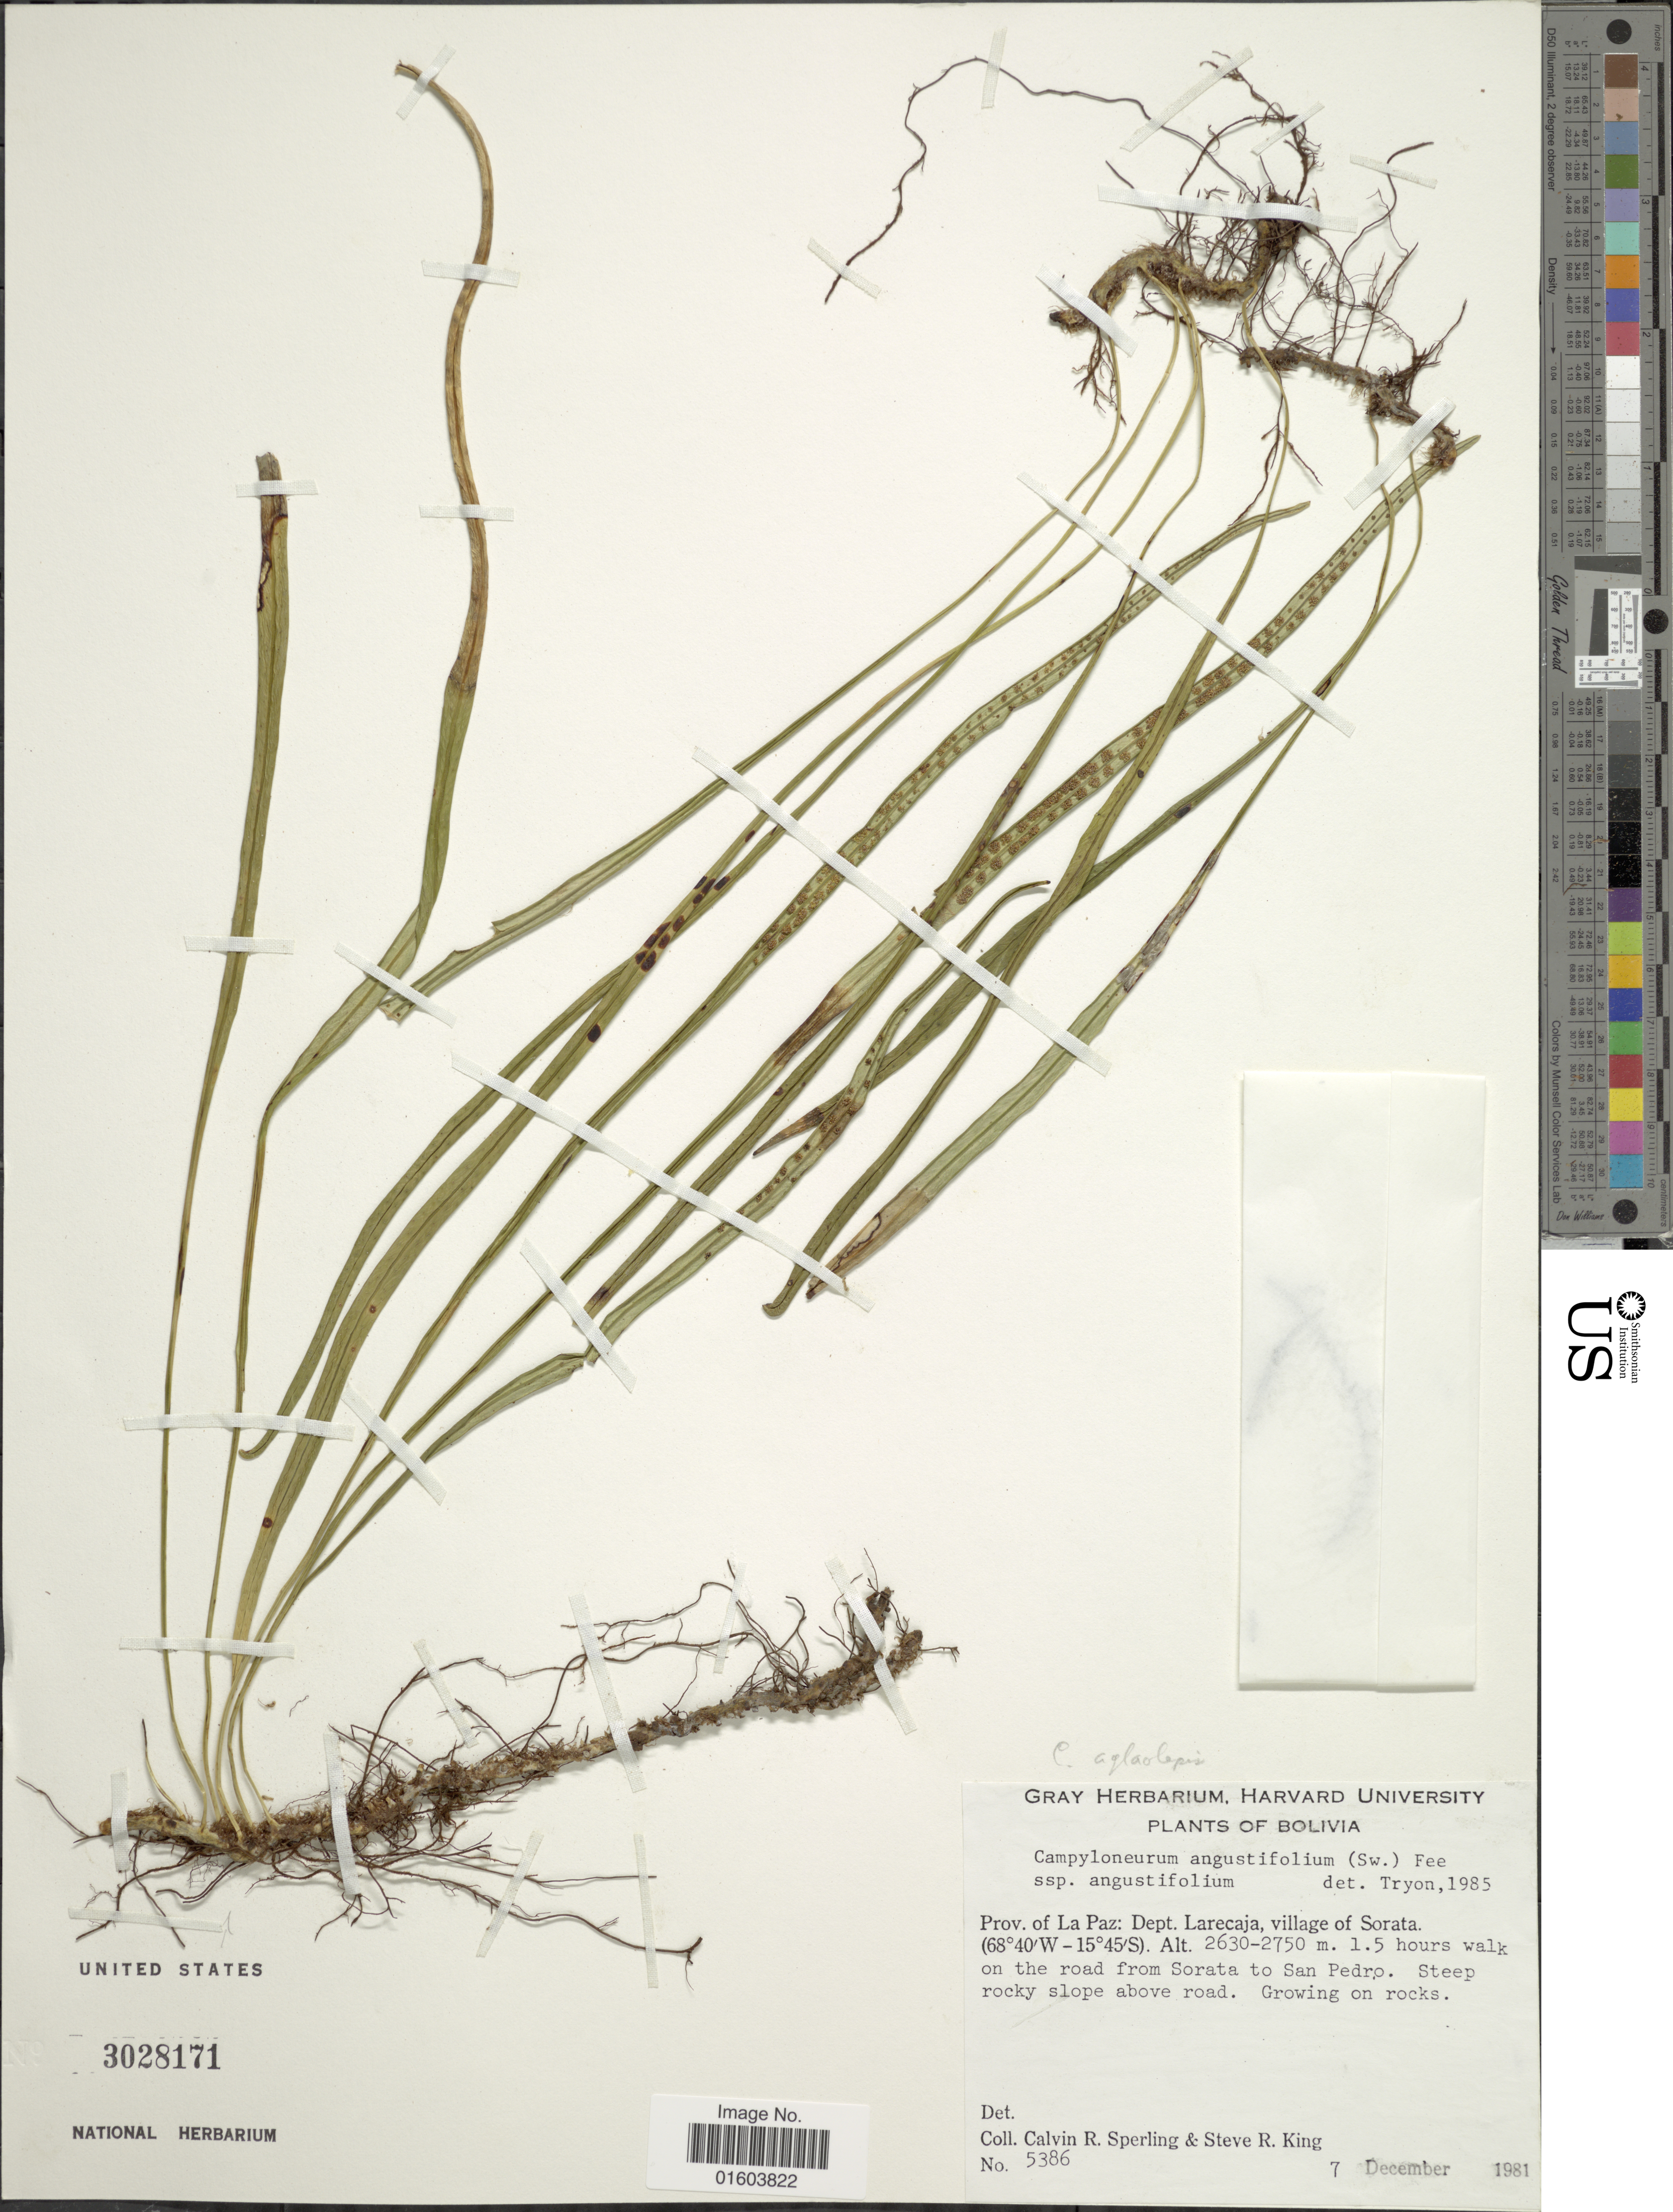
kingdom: Plantae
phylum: Tracheophyta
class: Polypodiopsida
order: Polypodiales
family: Polypodiaceae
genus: Campyloneurum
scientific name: Campyloneurum aglaolepis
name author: (Alston) Sota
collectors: C. R. Sperling & S. R. King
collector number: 5386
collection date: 1981-12-07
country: Bolivia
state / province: La Paz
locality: Bolivia, Prov. of La Paz: Dept. Larecaja, village of Sorata. 1.5 hours walk on the road from Sorata to San Pedro.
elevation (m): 2630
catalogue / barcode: US 3028171